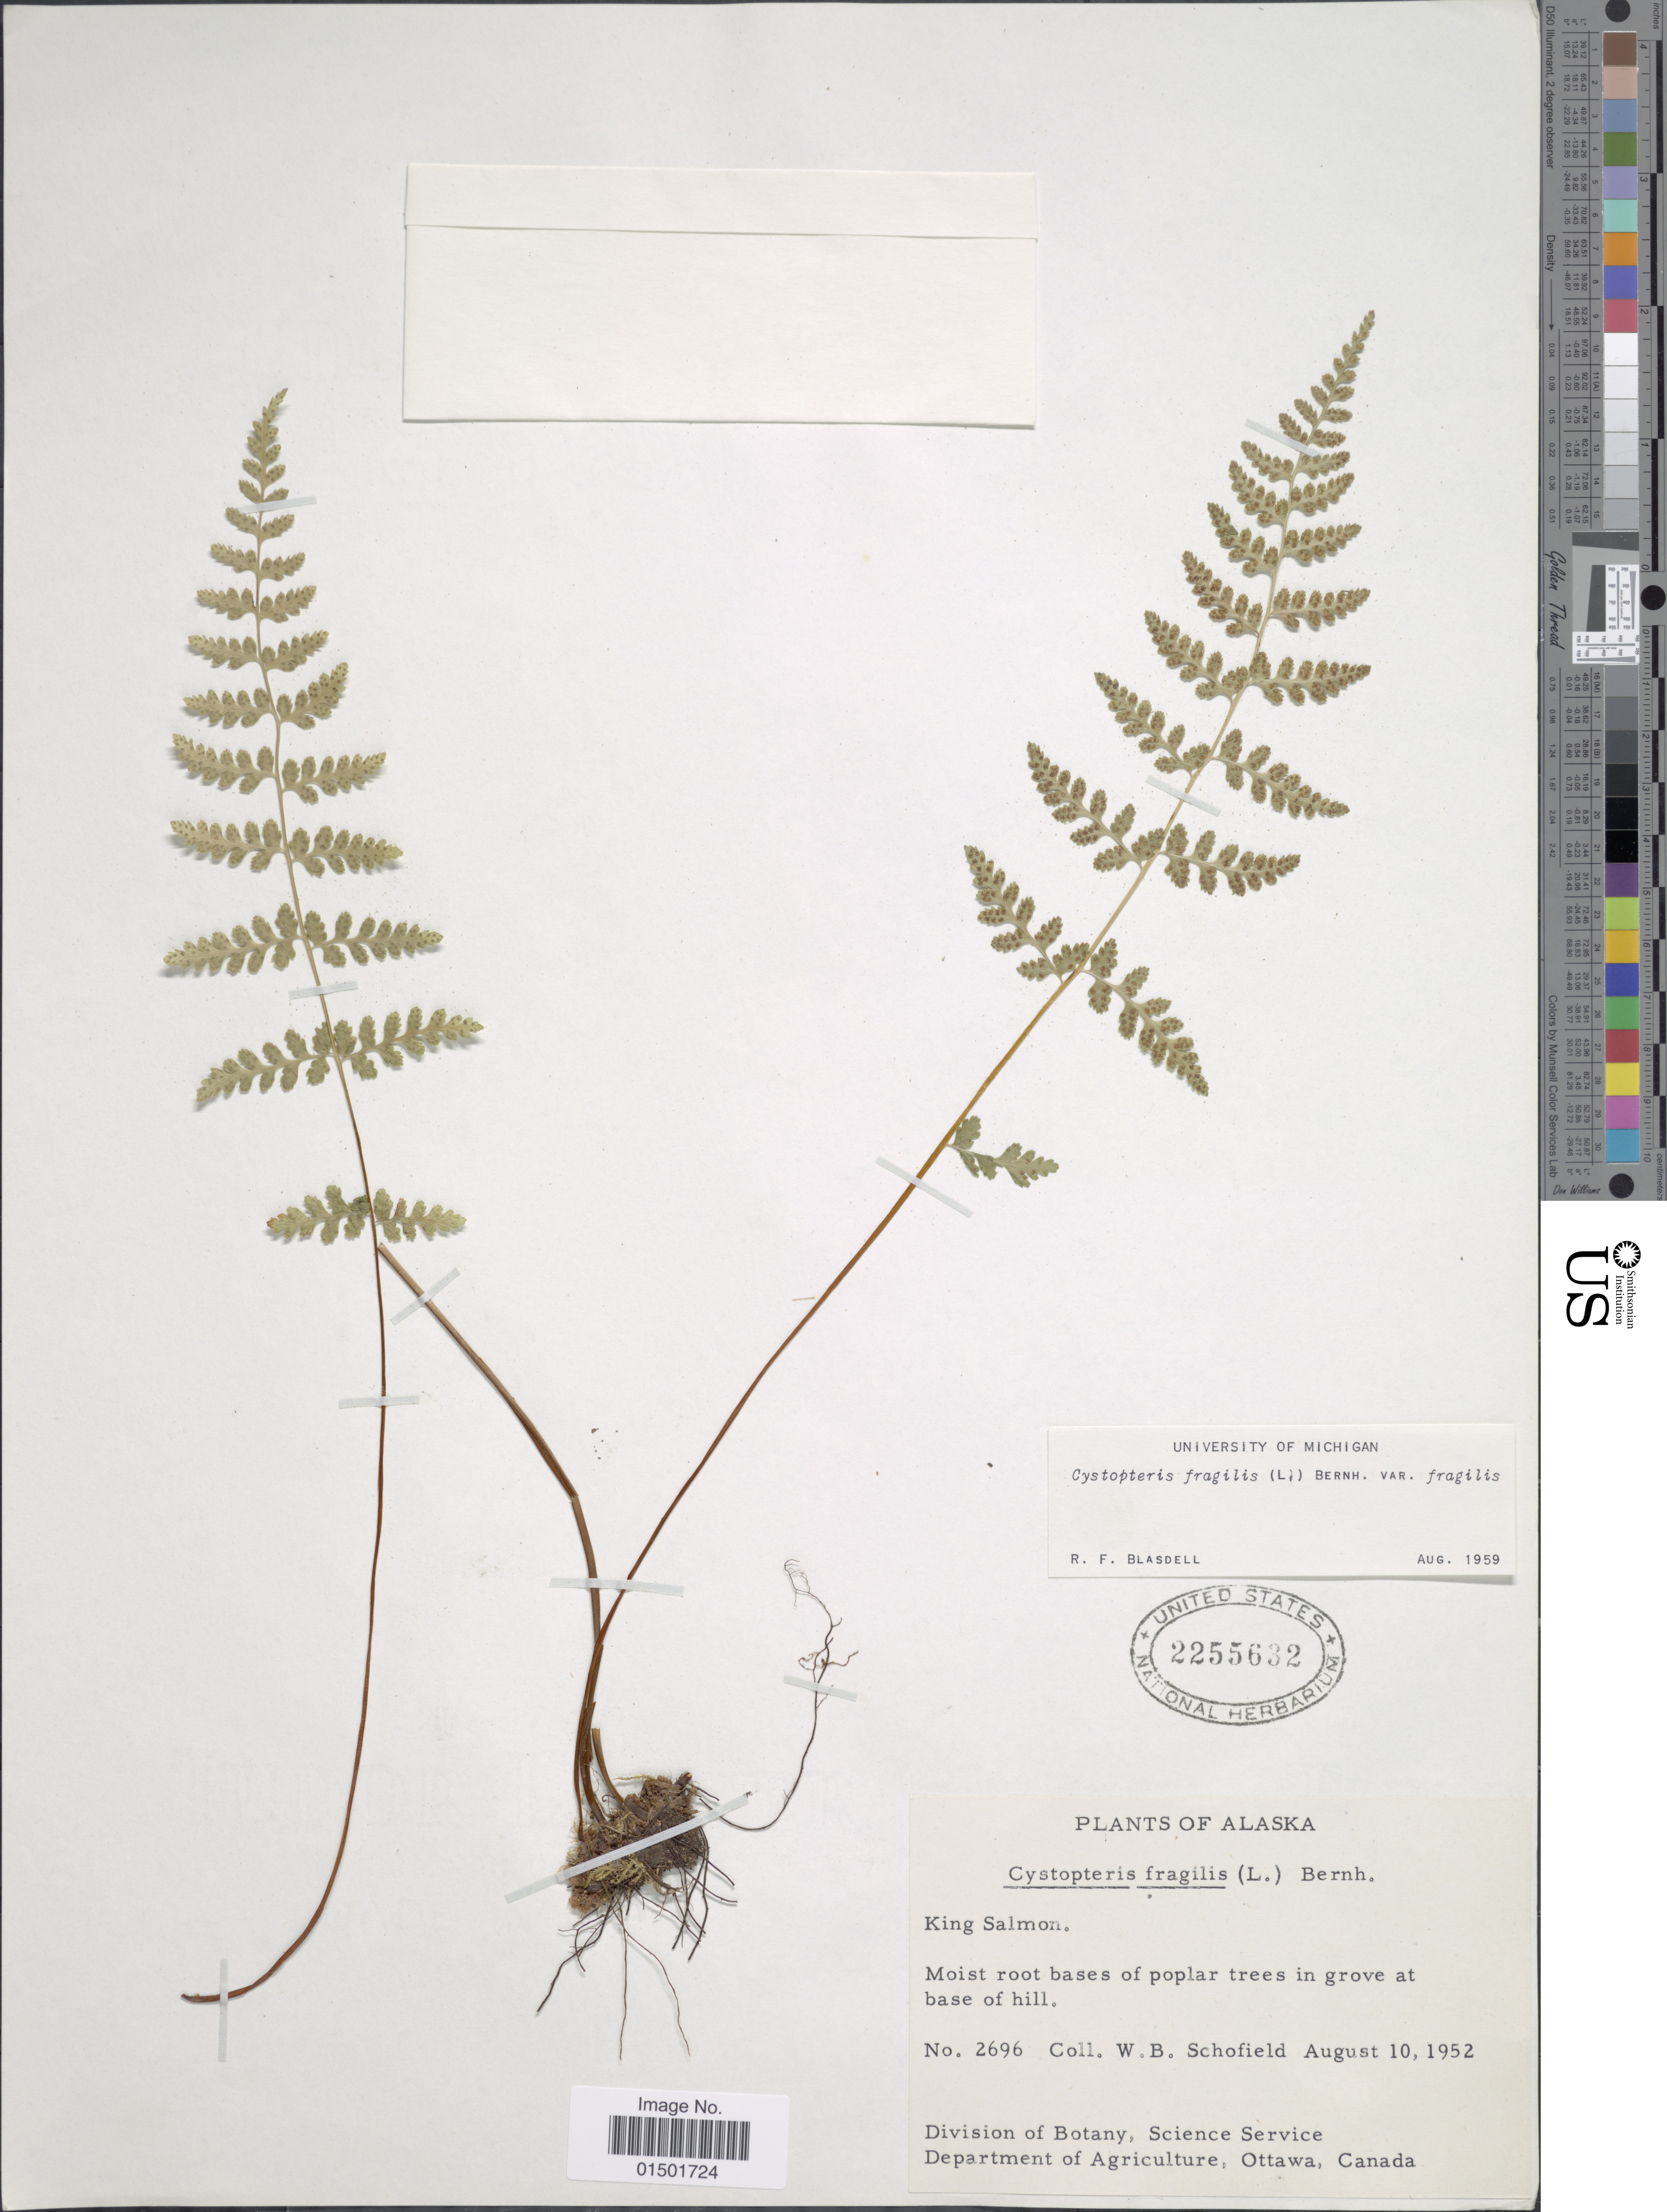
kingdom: Plantae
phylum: Tracheophyta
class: Polypodiopsida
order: Polypodiales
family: Cystopteridaceae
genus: Cystopteris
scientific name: Cystopteris fragilis var. fragilis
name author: (L.) Bernh.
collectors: W. Schofield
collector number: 2696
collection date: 1952-08-10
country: United States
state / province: Alaska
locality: King Salmon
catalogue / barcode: US 2255632